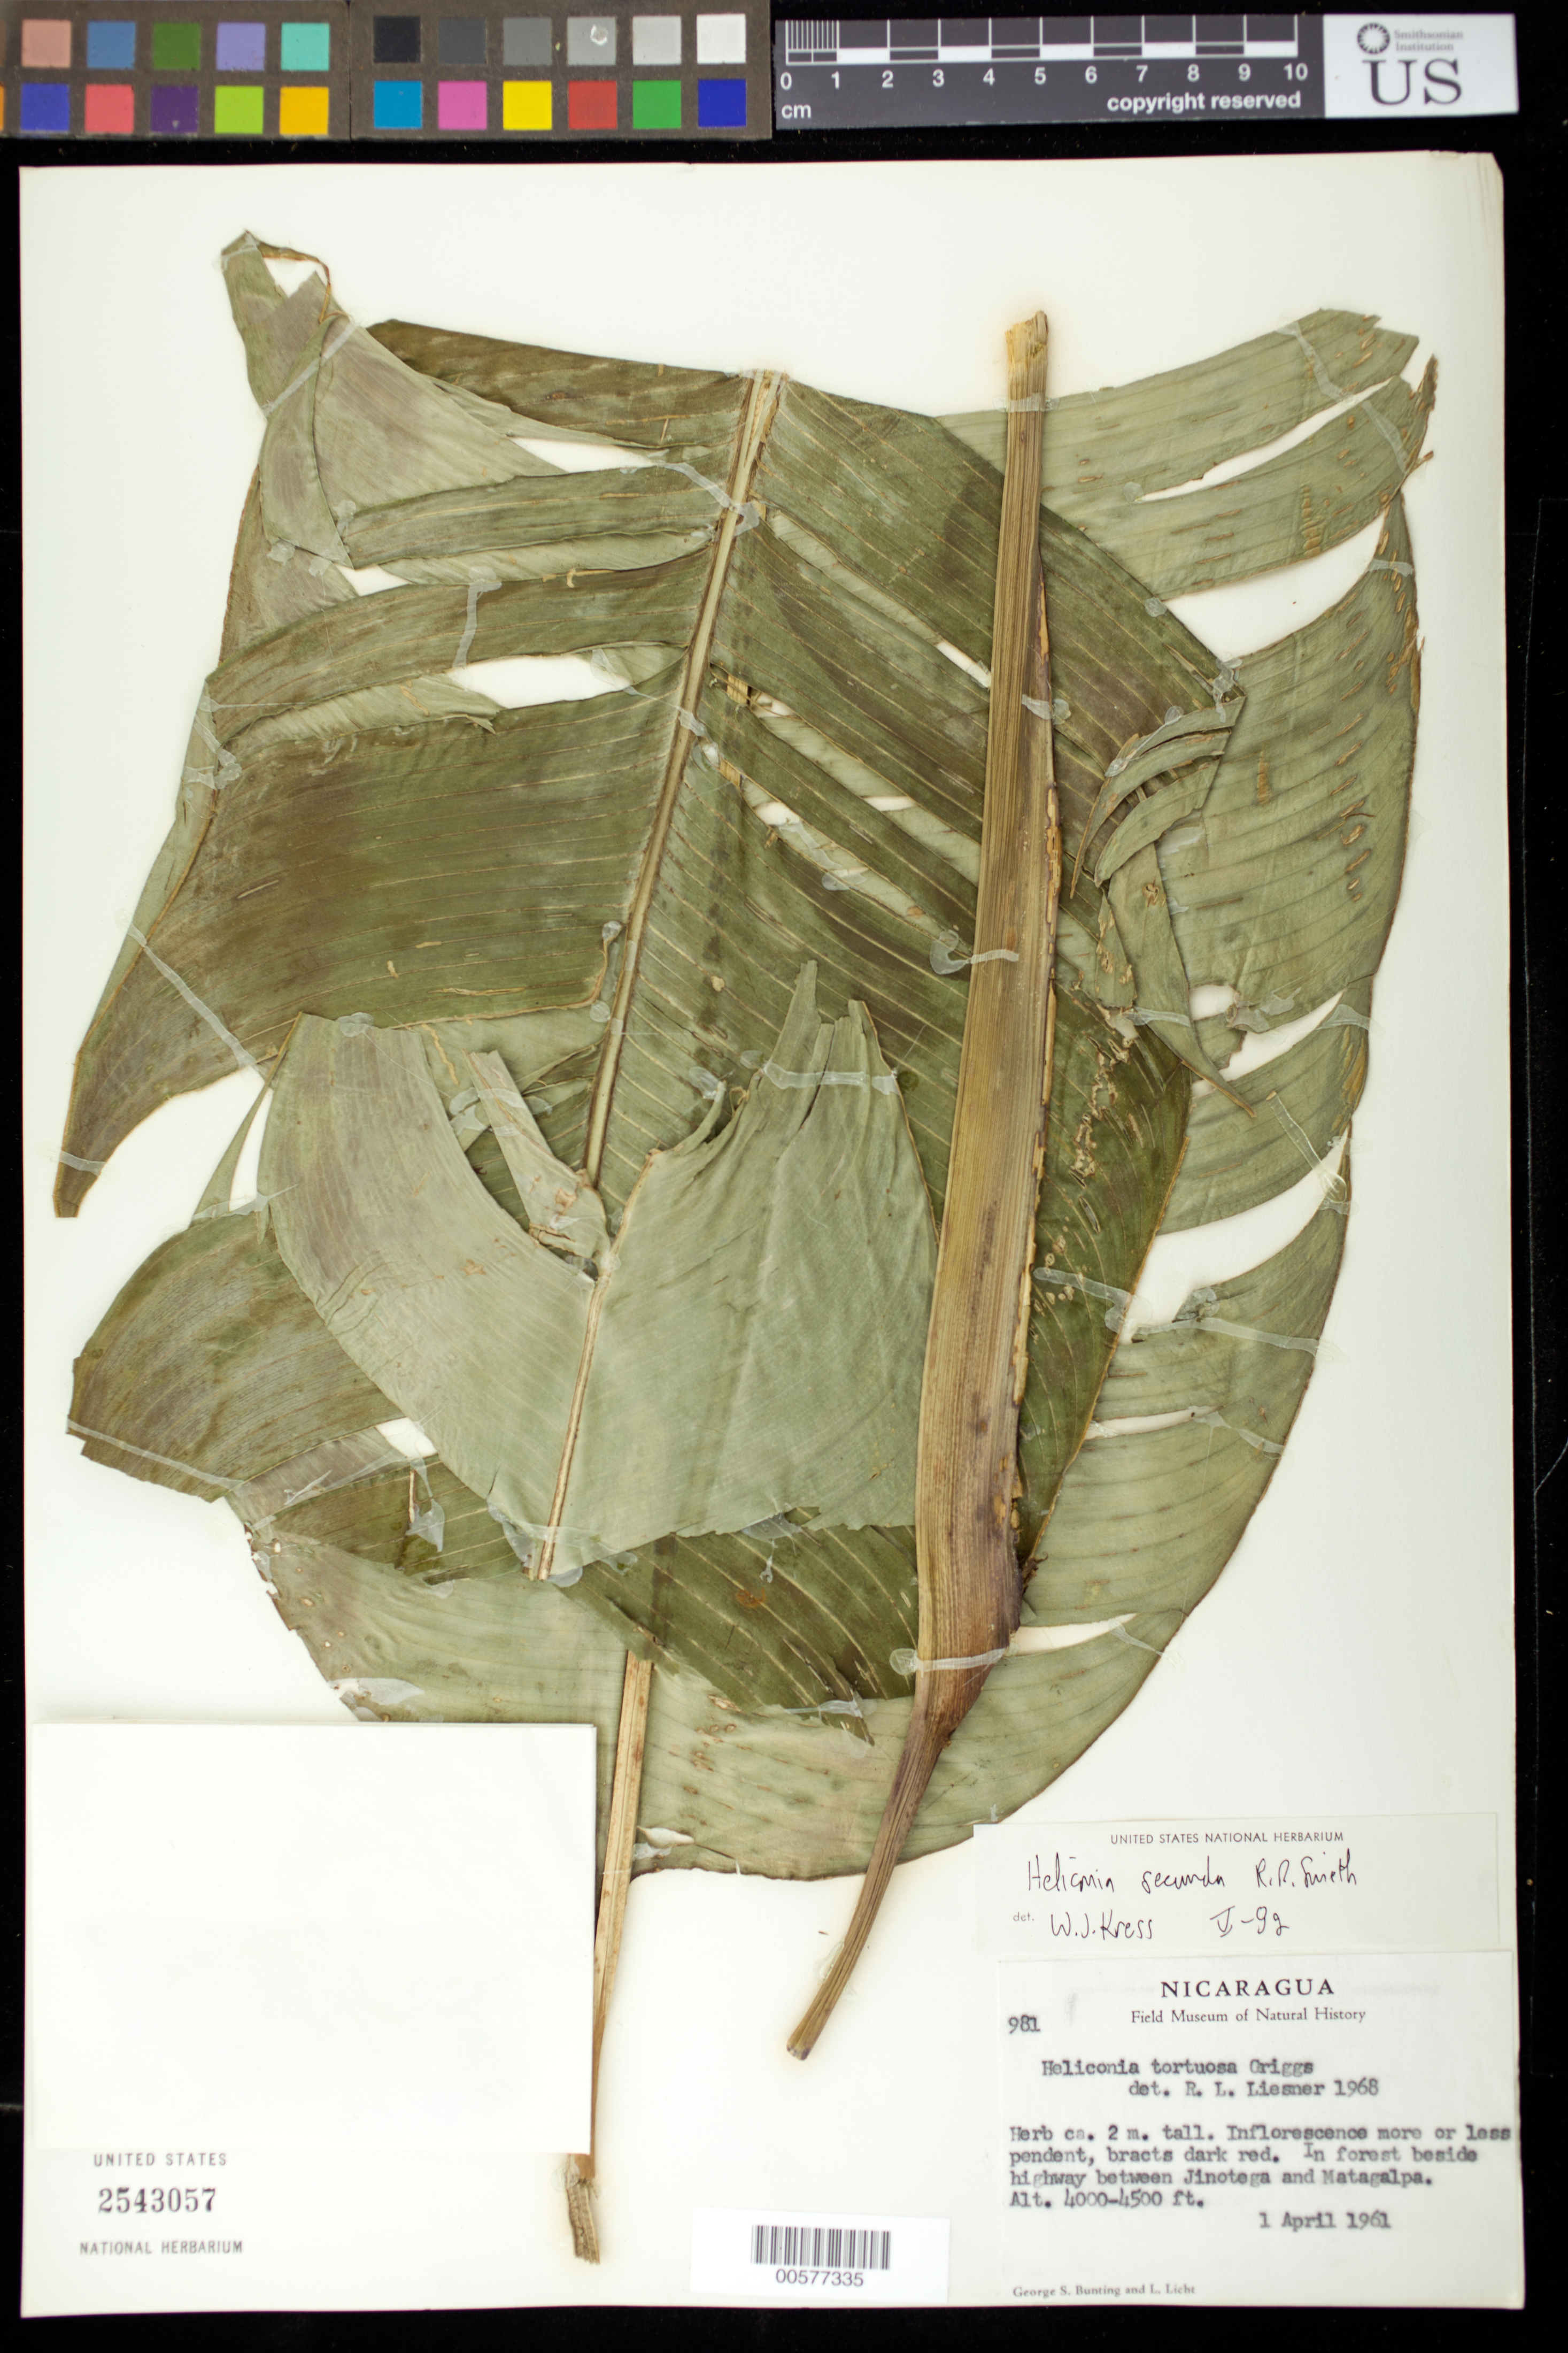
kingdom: Plantae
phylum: Tracheophyta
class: Liliopsida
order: Zingiberales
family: Heliconiaceae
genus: Heliconia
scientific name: Heliconia secunda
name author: R.R. Sm.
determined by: Kress, W. J., (US), Smithsonian Institution - National Museum of Natural History (UNITED STATES)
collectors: G. S. Bunting & L. Licht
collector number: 981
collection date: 1961-04-01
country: Nicaragua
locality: In forest beside highway between Jinotega and Matagalpa.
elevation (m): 1219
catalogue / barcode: US 2543057